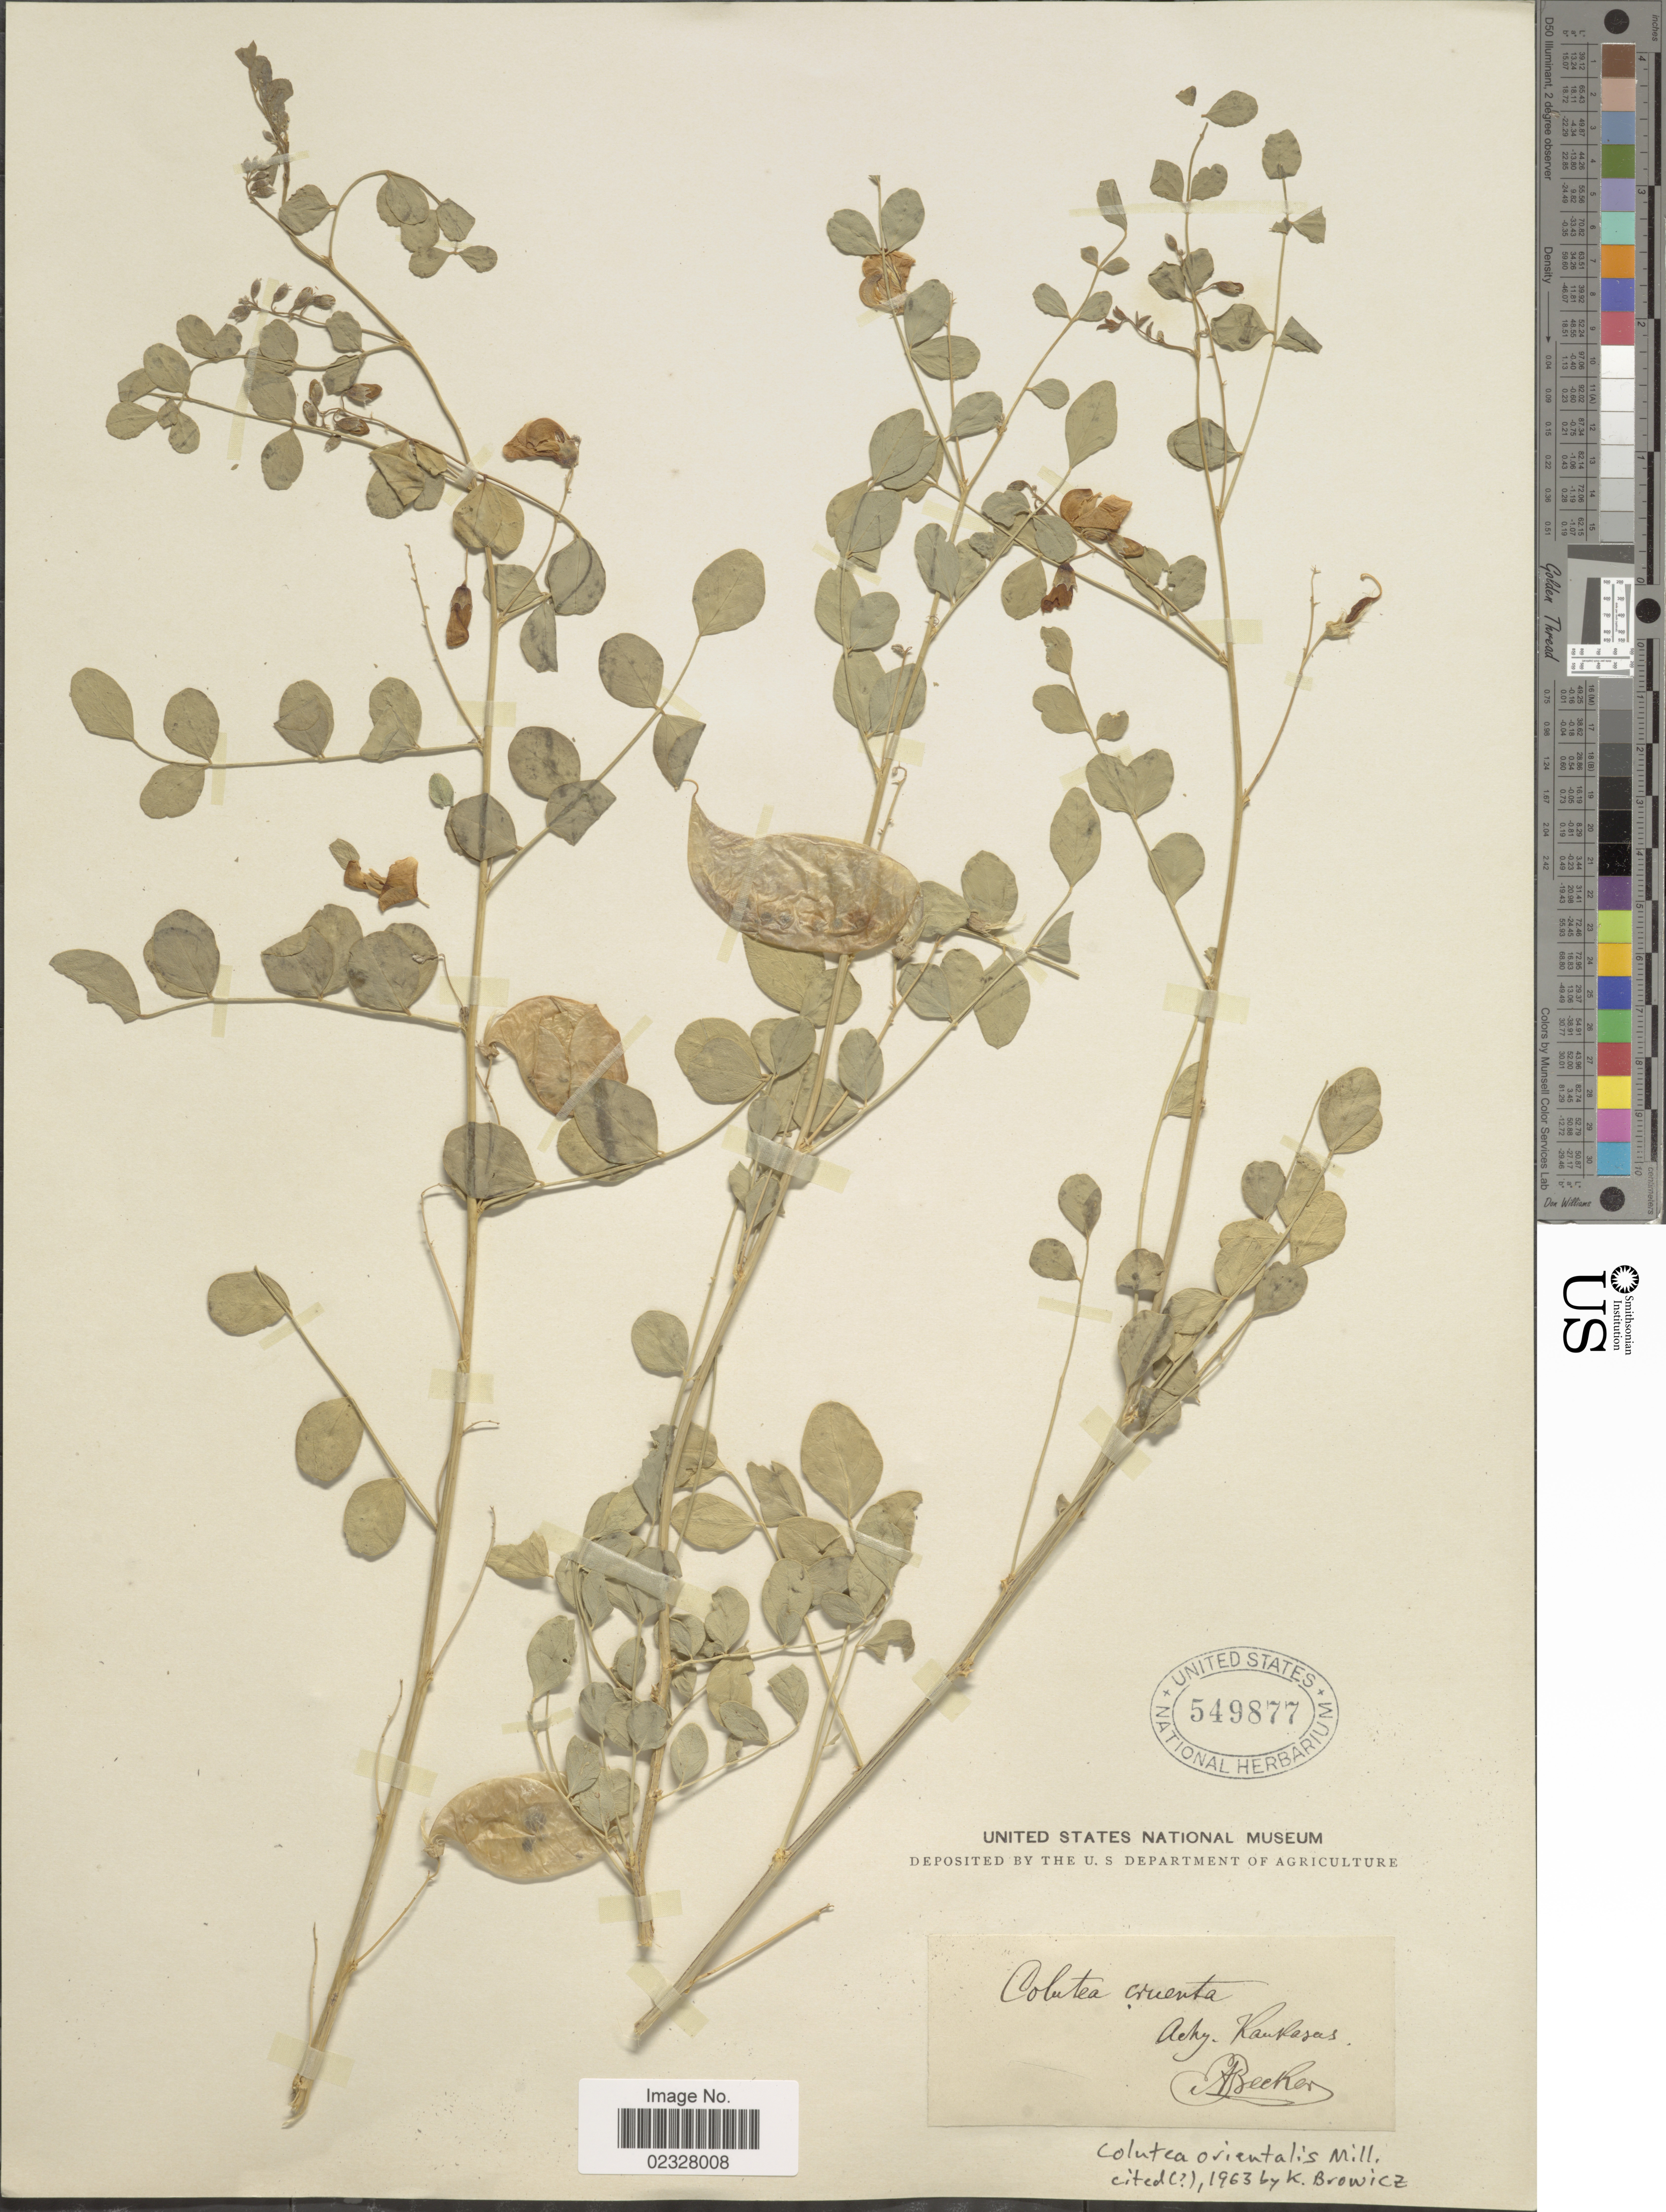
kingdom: Plantae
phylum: Tracheophyta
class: Magnoliopsida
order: Fabales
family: Fabaceae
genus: Colutea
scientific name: Colutea orientalis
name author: Mill.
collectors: A. Becker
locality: Acky-Kaukesas [interpreted]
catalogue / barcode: US 549877